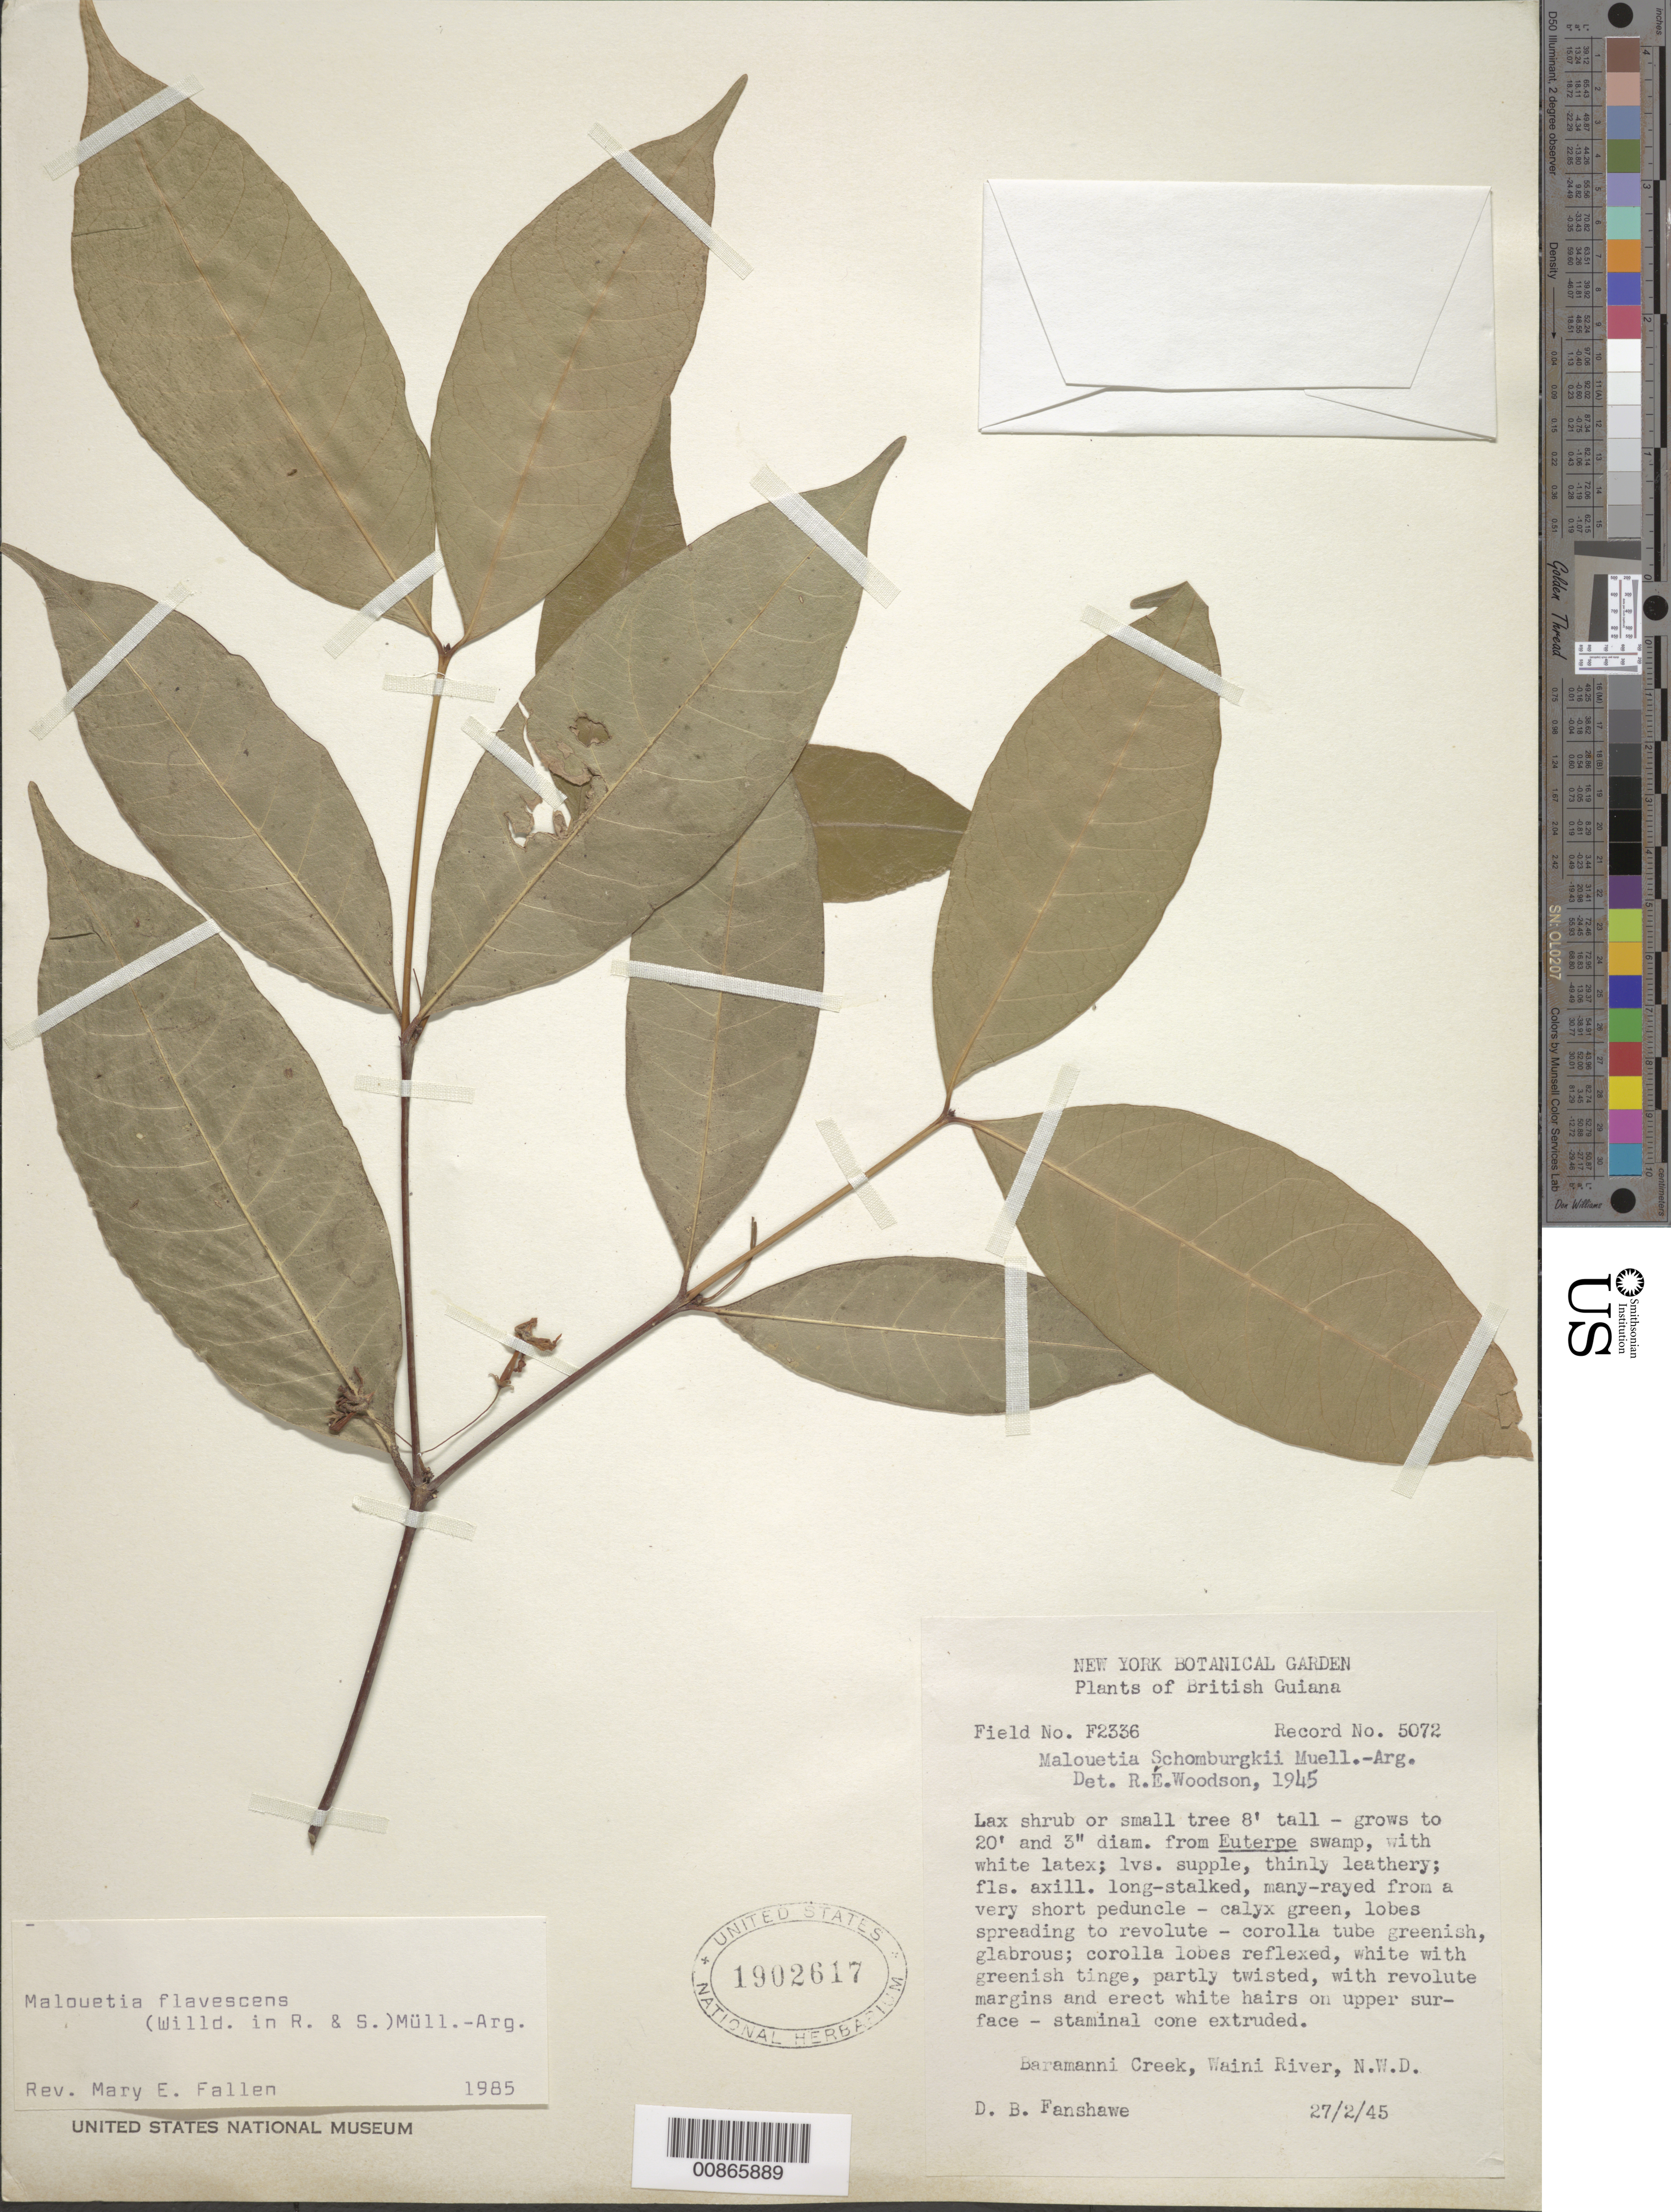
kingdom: Plantae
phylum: Tracheophyta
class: Magnoliopsida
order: Gentianales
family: Apocynaceae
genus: Malouetia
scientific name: Malouetia flavescens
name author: (Willd. ex Roemer & Schult.) Müll. Arg.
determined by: Fallen, M. E.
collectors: D. B. Fanshawe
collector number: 5072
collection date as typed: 27-Feb-45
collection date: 1945-02-27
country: Guyana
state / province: Barima-Waini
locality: Baramanni Creek, Waini R., NW Dist.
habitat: Euterpe swamp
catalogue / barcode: US 1902617